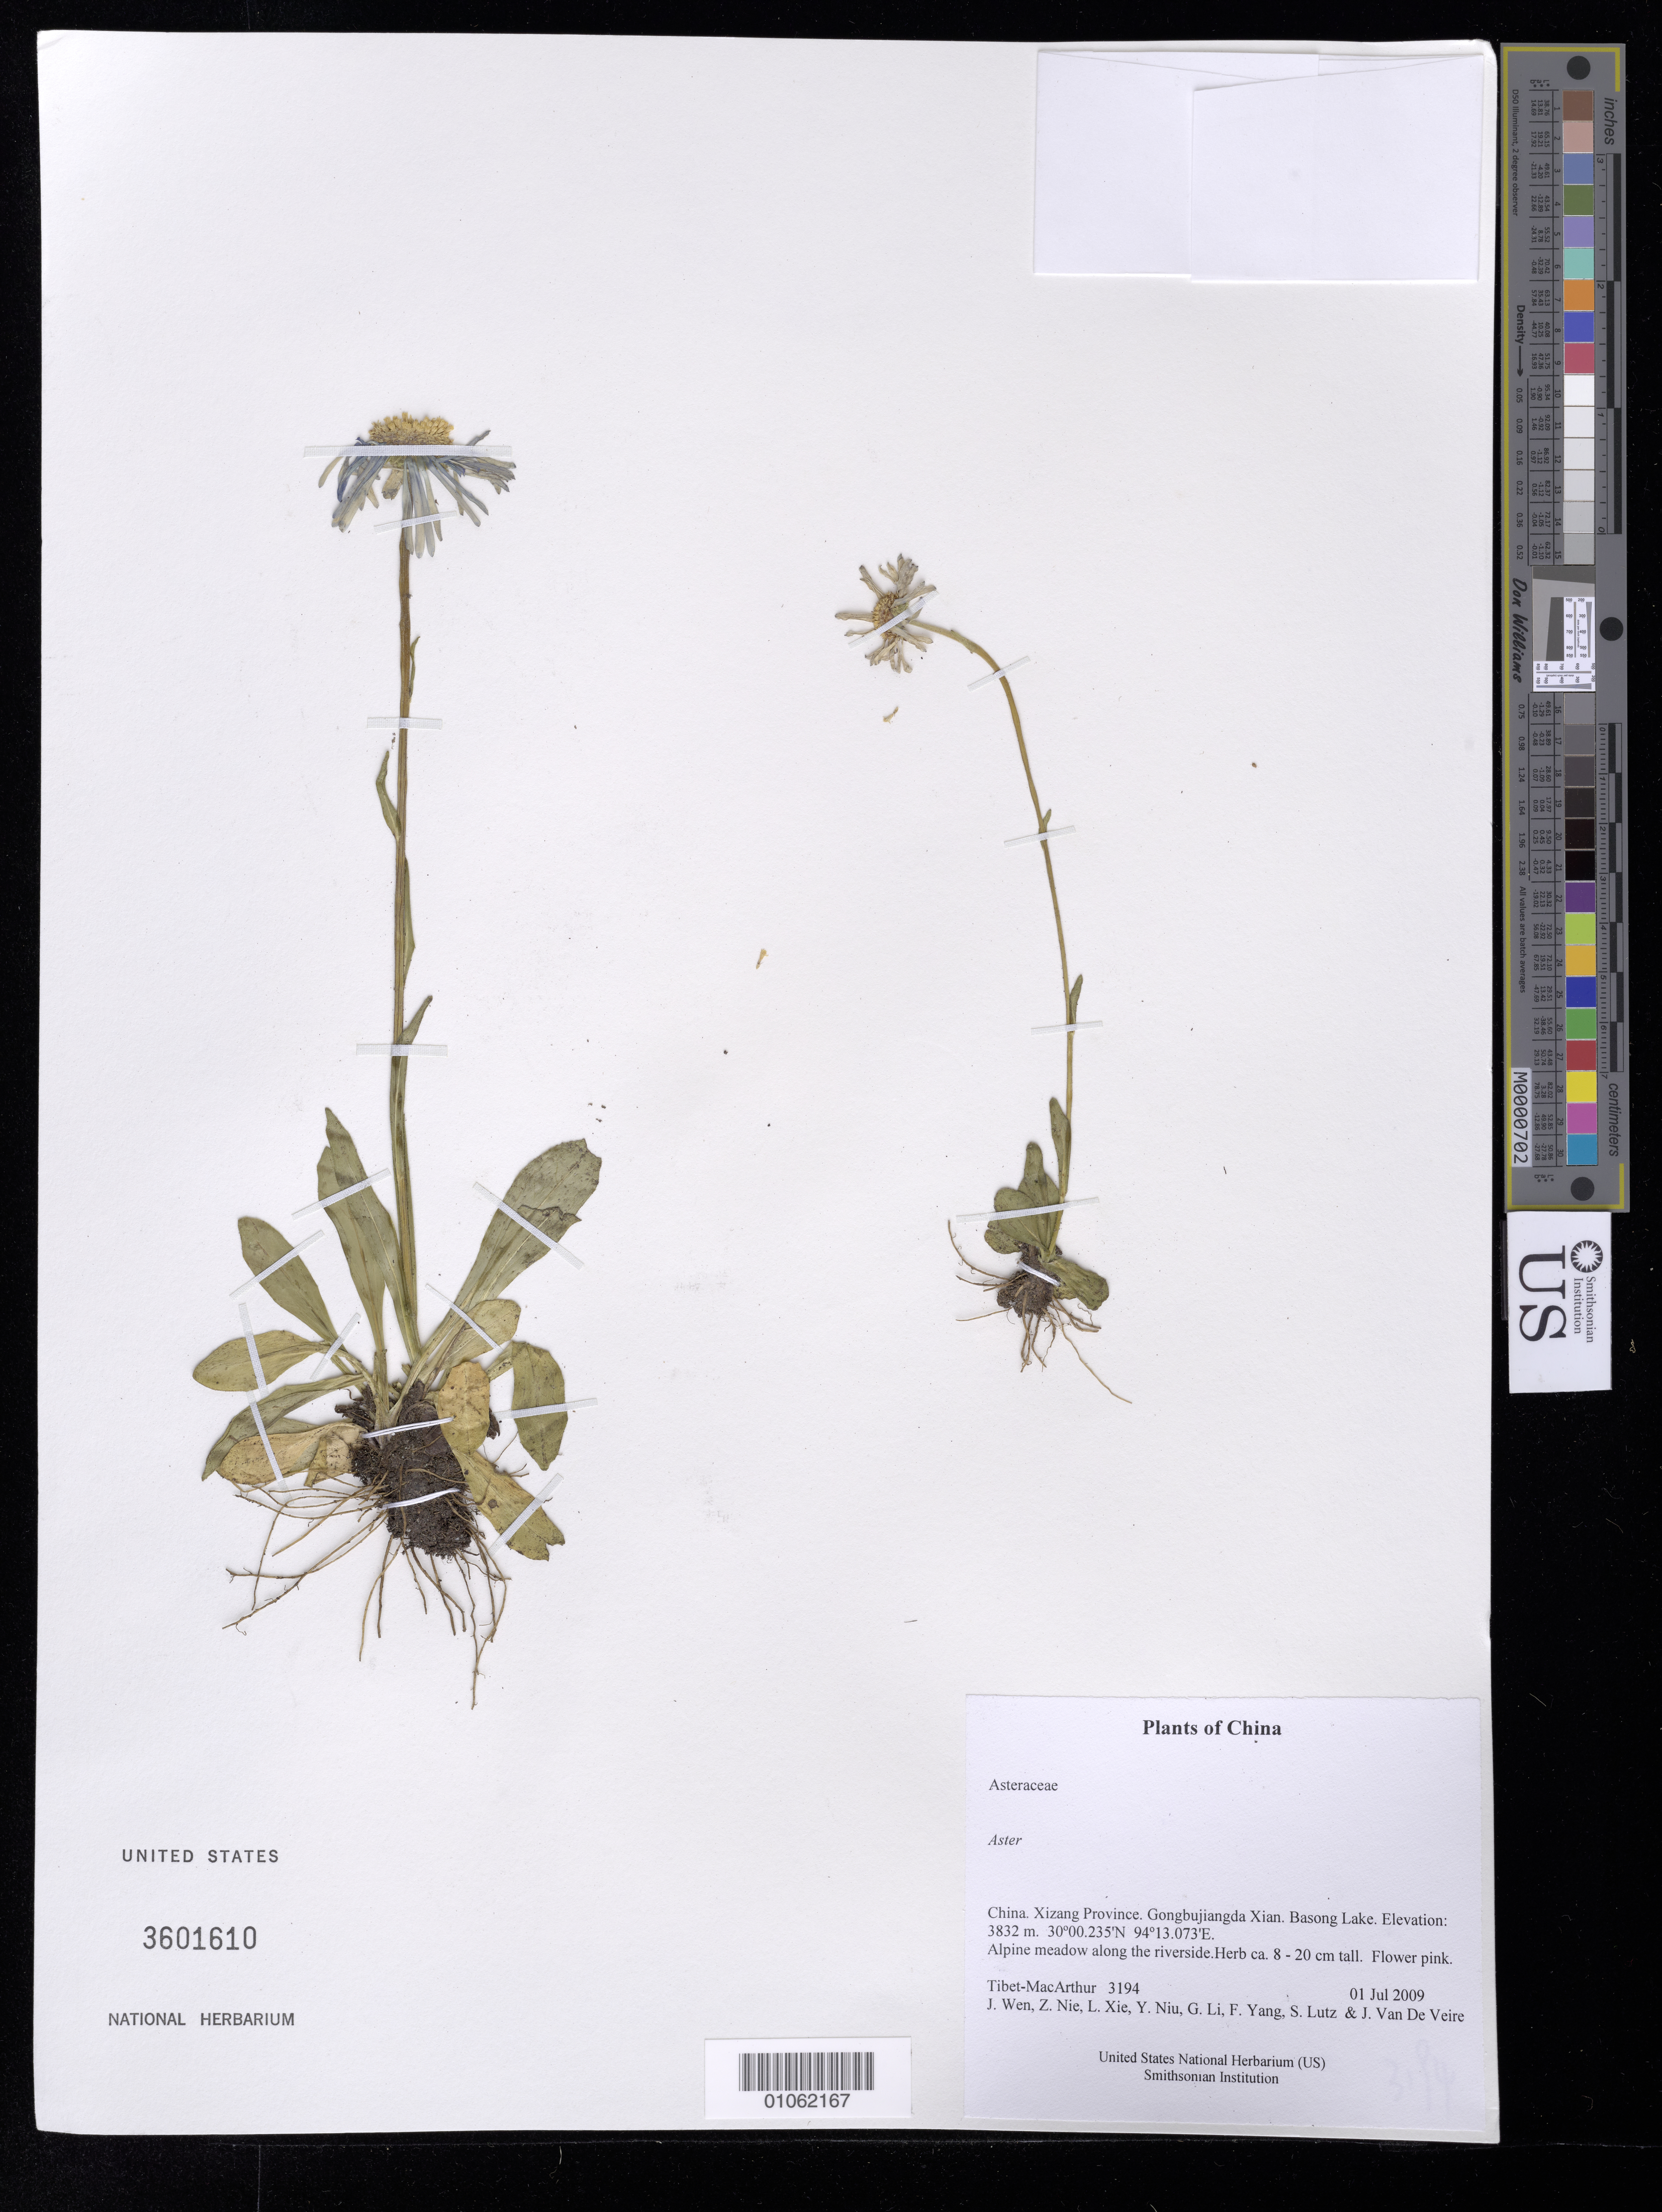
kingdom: Plantae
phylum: Tracheophyta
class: Magnoliopsida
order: Asterales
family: Asteraceae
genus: Aster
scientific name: Aster sp.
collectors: Tibet-MacArthur, J. Wen, Z. Nie, L. Xie, Y. Niu, G. Li, F. Yang, S. Lutz & J. Van De Veire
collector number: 3194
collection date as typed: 01 Jul 2009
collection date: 2009-07-01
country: China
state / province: Xizang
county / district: Gongbujiangda Xian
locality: Basong Lake.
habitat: Alpine meadow along the riverside.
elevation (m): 3832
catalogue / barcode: US 3601610